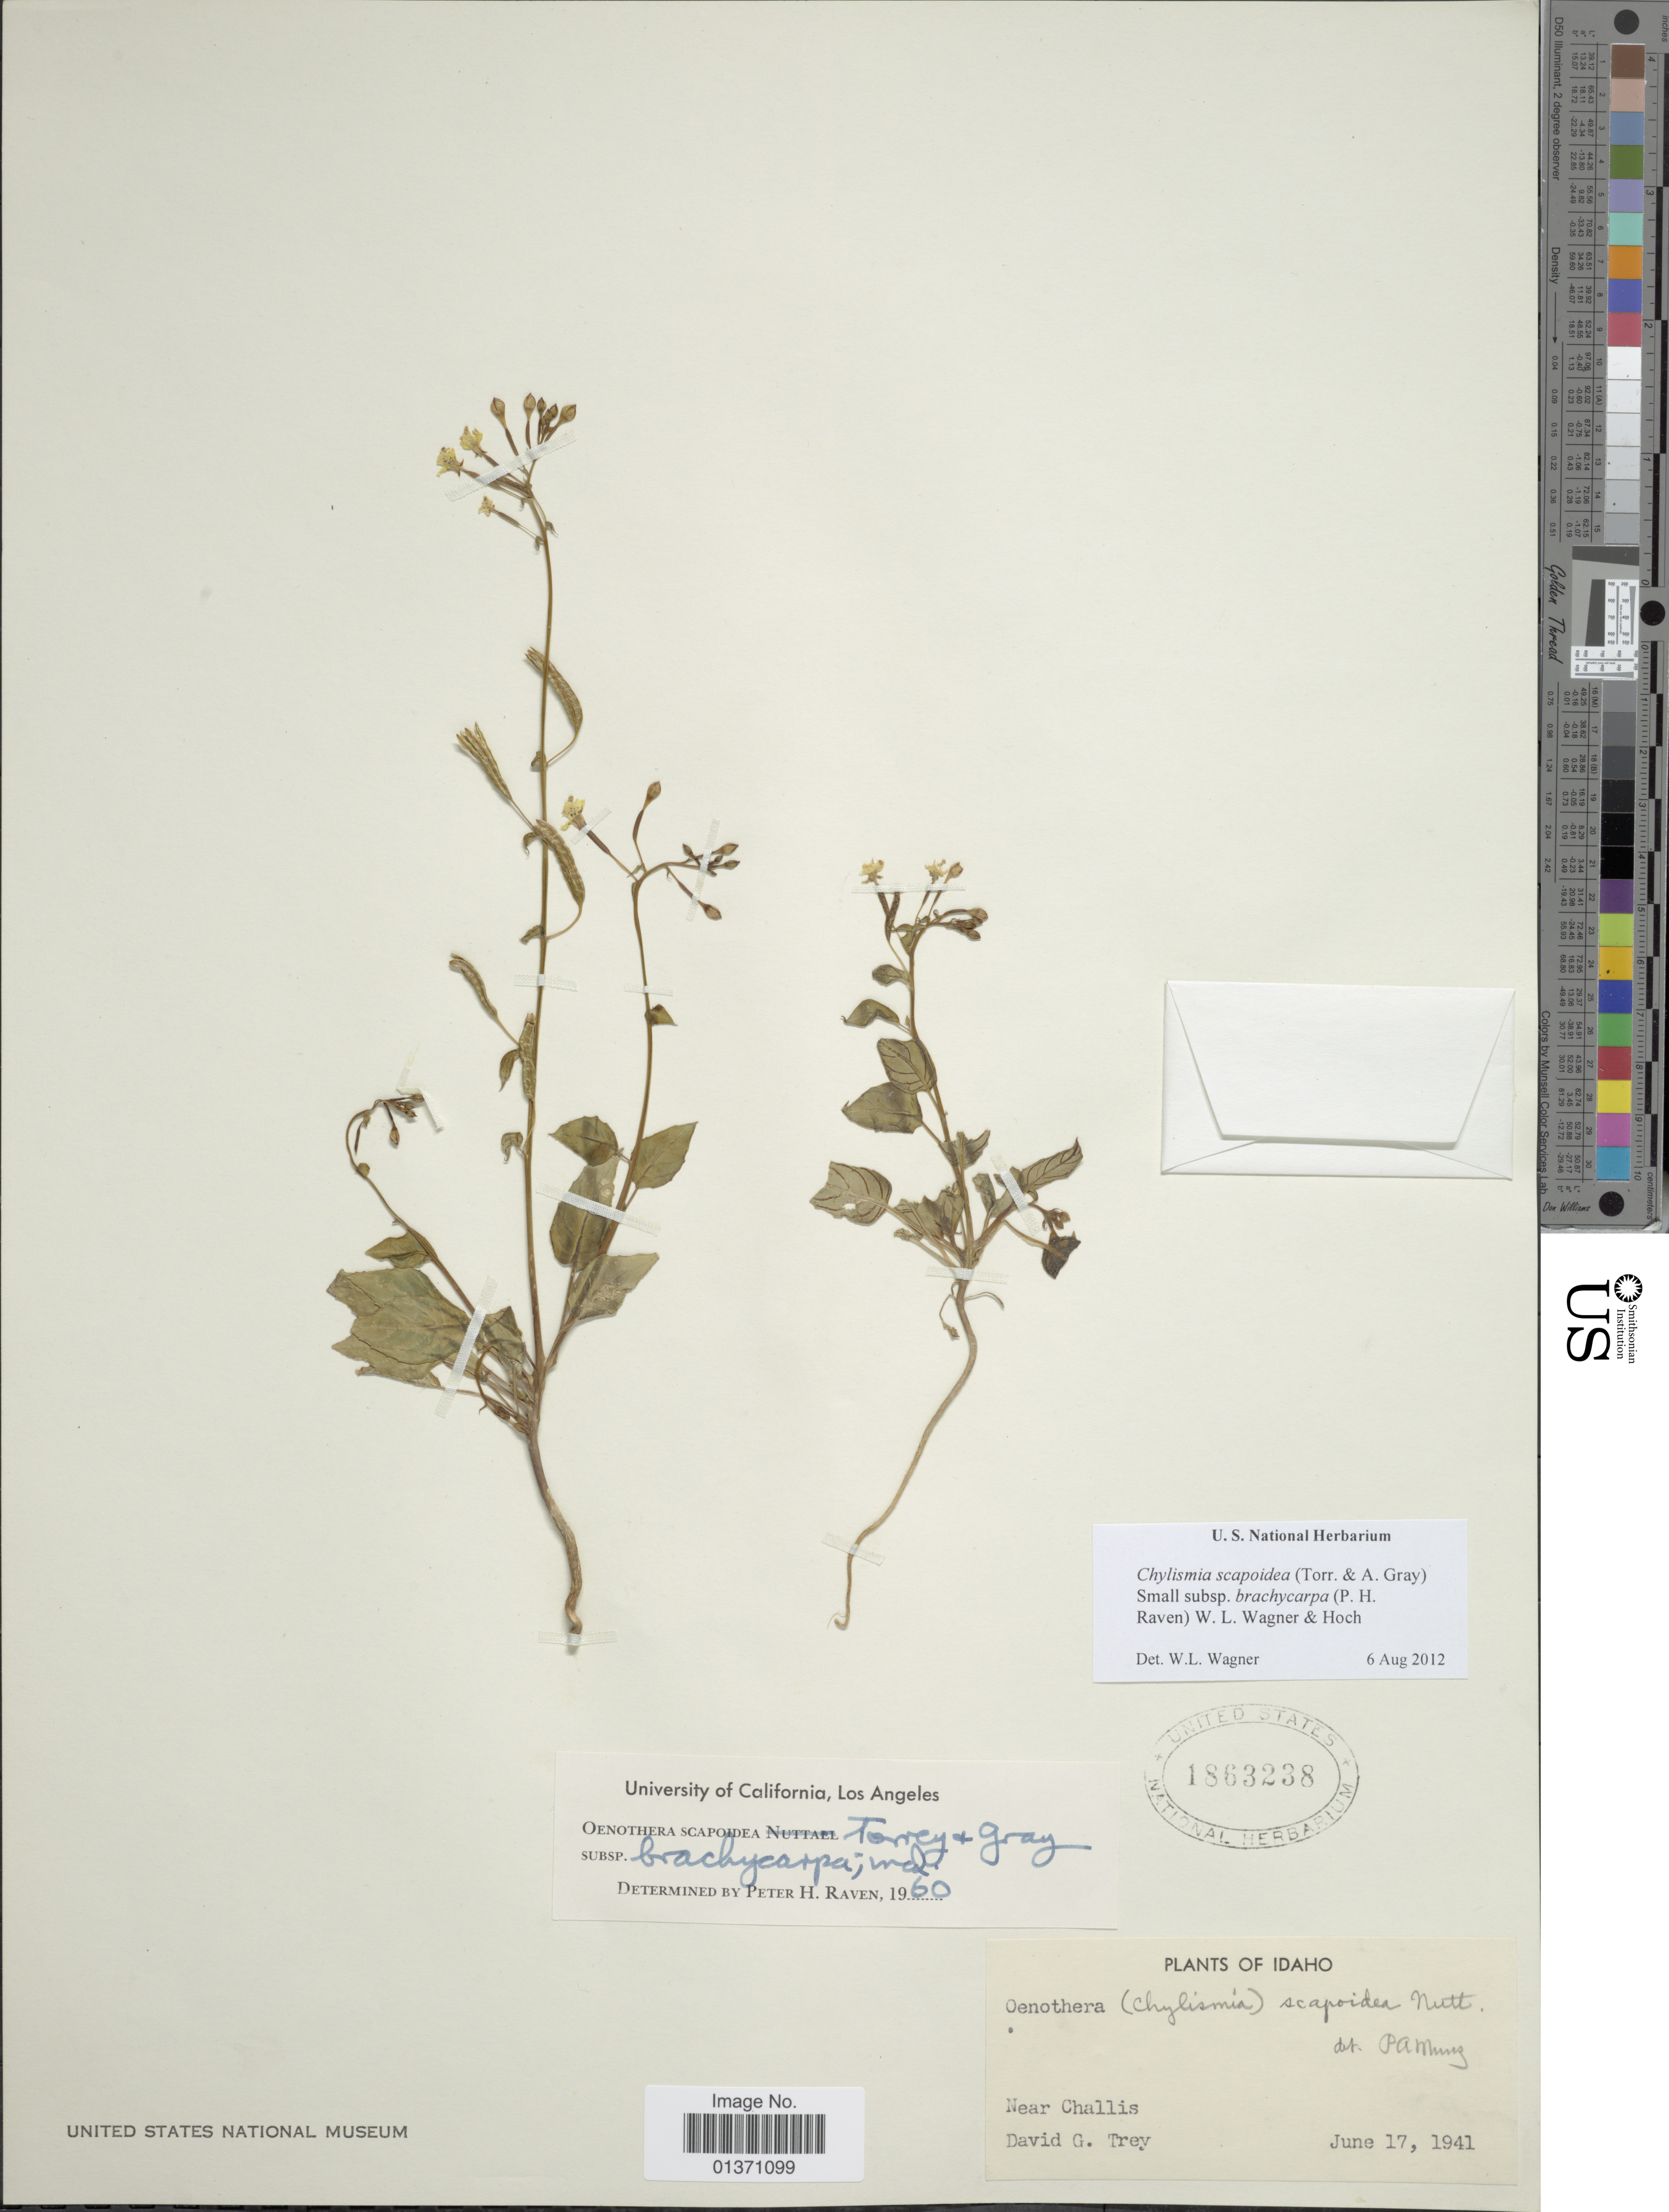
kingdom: Plantae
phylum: Tracheophyta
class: Magnoliopsida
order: Myrtales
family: Onagraceae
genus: Chylismia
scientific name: Chylismia scapoidea subsp. brachycarpa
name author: (P.H. Raven) W.L. Wagner & Hoch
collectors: D. Trey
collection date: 1941-06-17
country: United States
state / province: Idaho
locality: Near Challis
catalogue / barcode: US 1863238